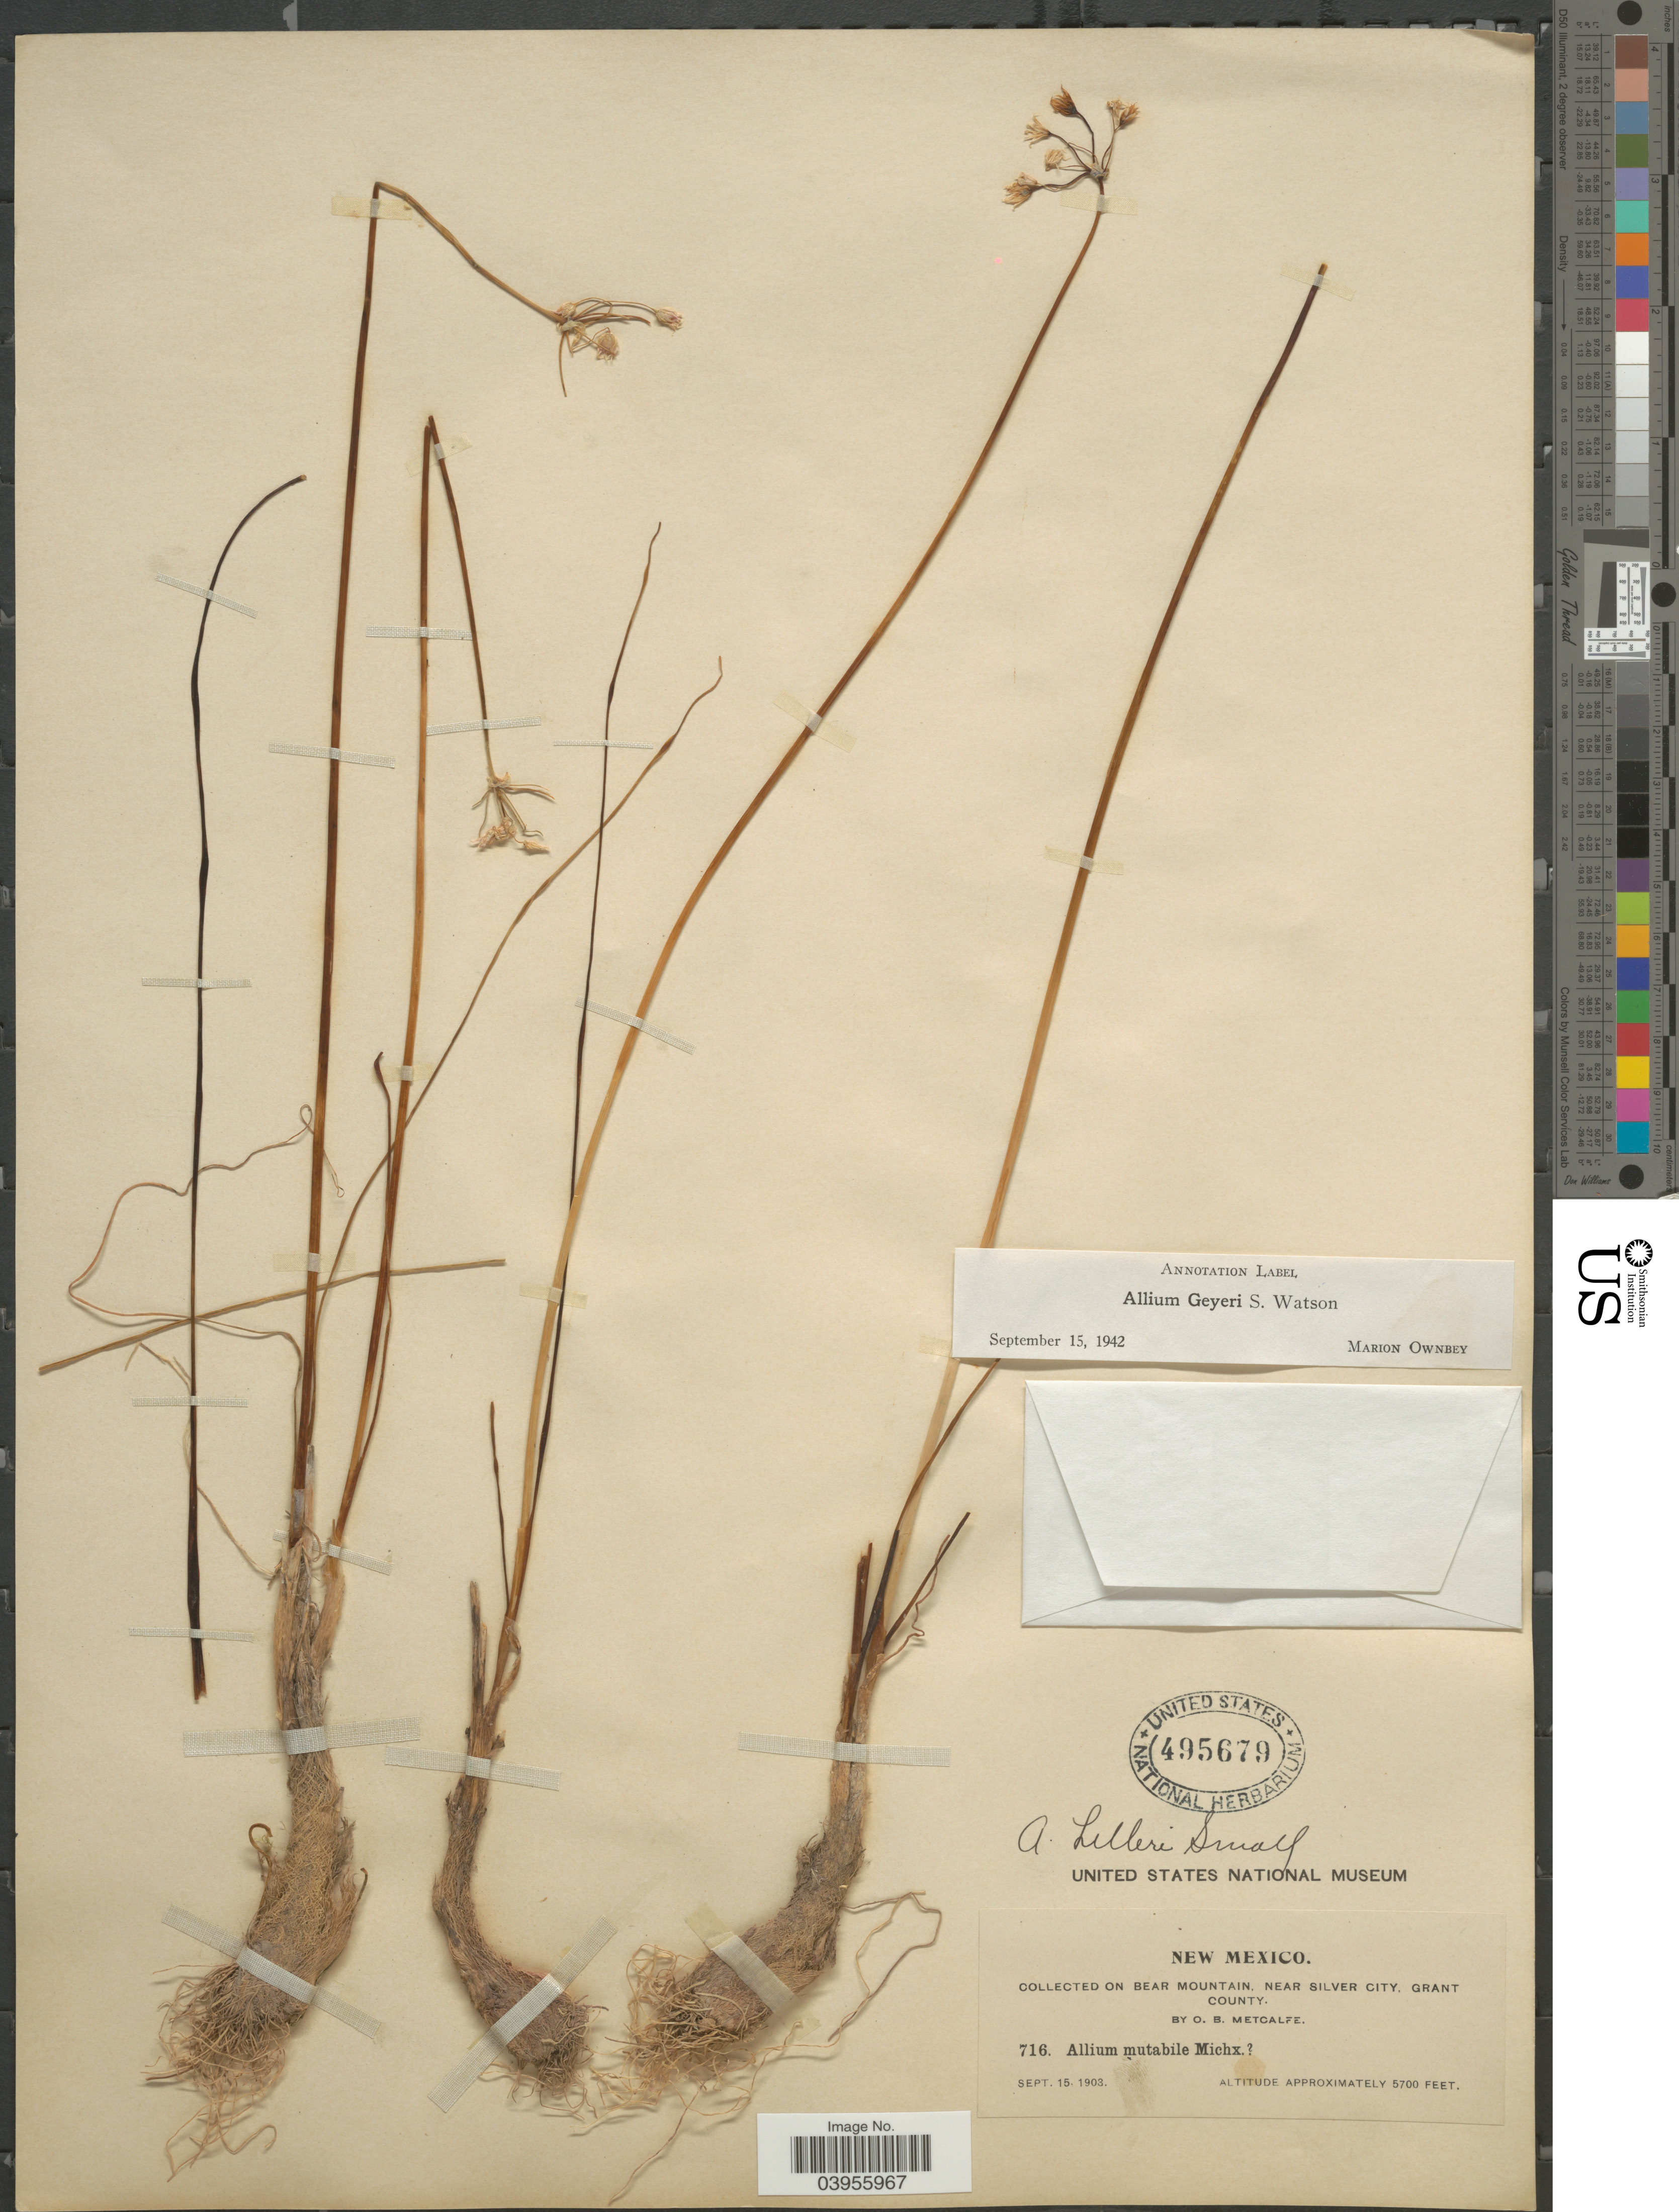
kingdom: Plantae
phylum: Tracheophyta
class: Liliopsida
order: Asparagales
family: Amaryllidaceae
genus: Allium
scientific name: Allium geyeri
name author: S. Watson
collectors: O. B. Metcalfe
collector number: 716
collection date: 1903-09-15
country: United States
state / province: New Mexico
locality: On Bear Mountain, near Silver City. Grant County.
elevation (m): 1737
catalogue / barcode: US 495679